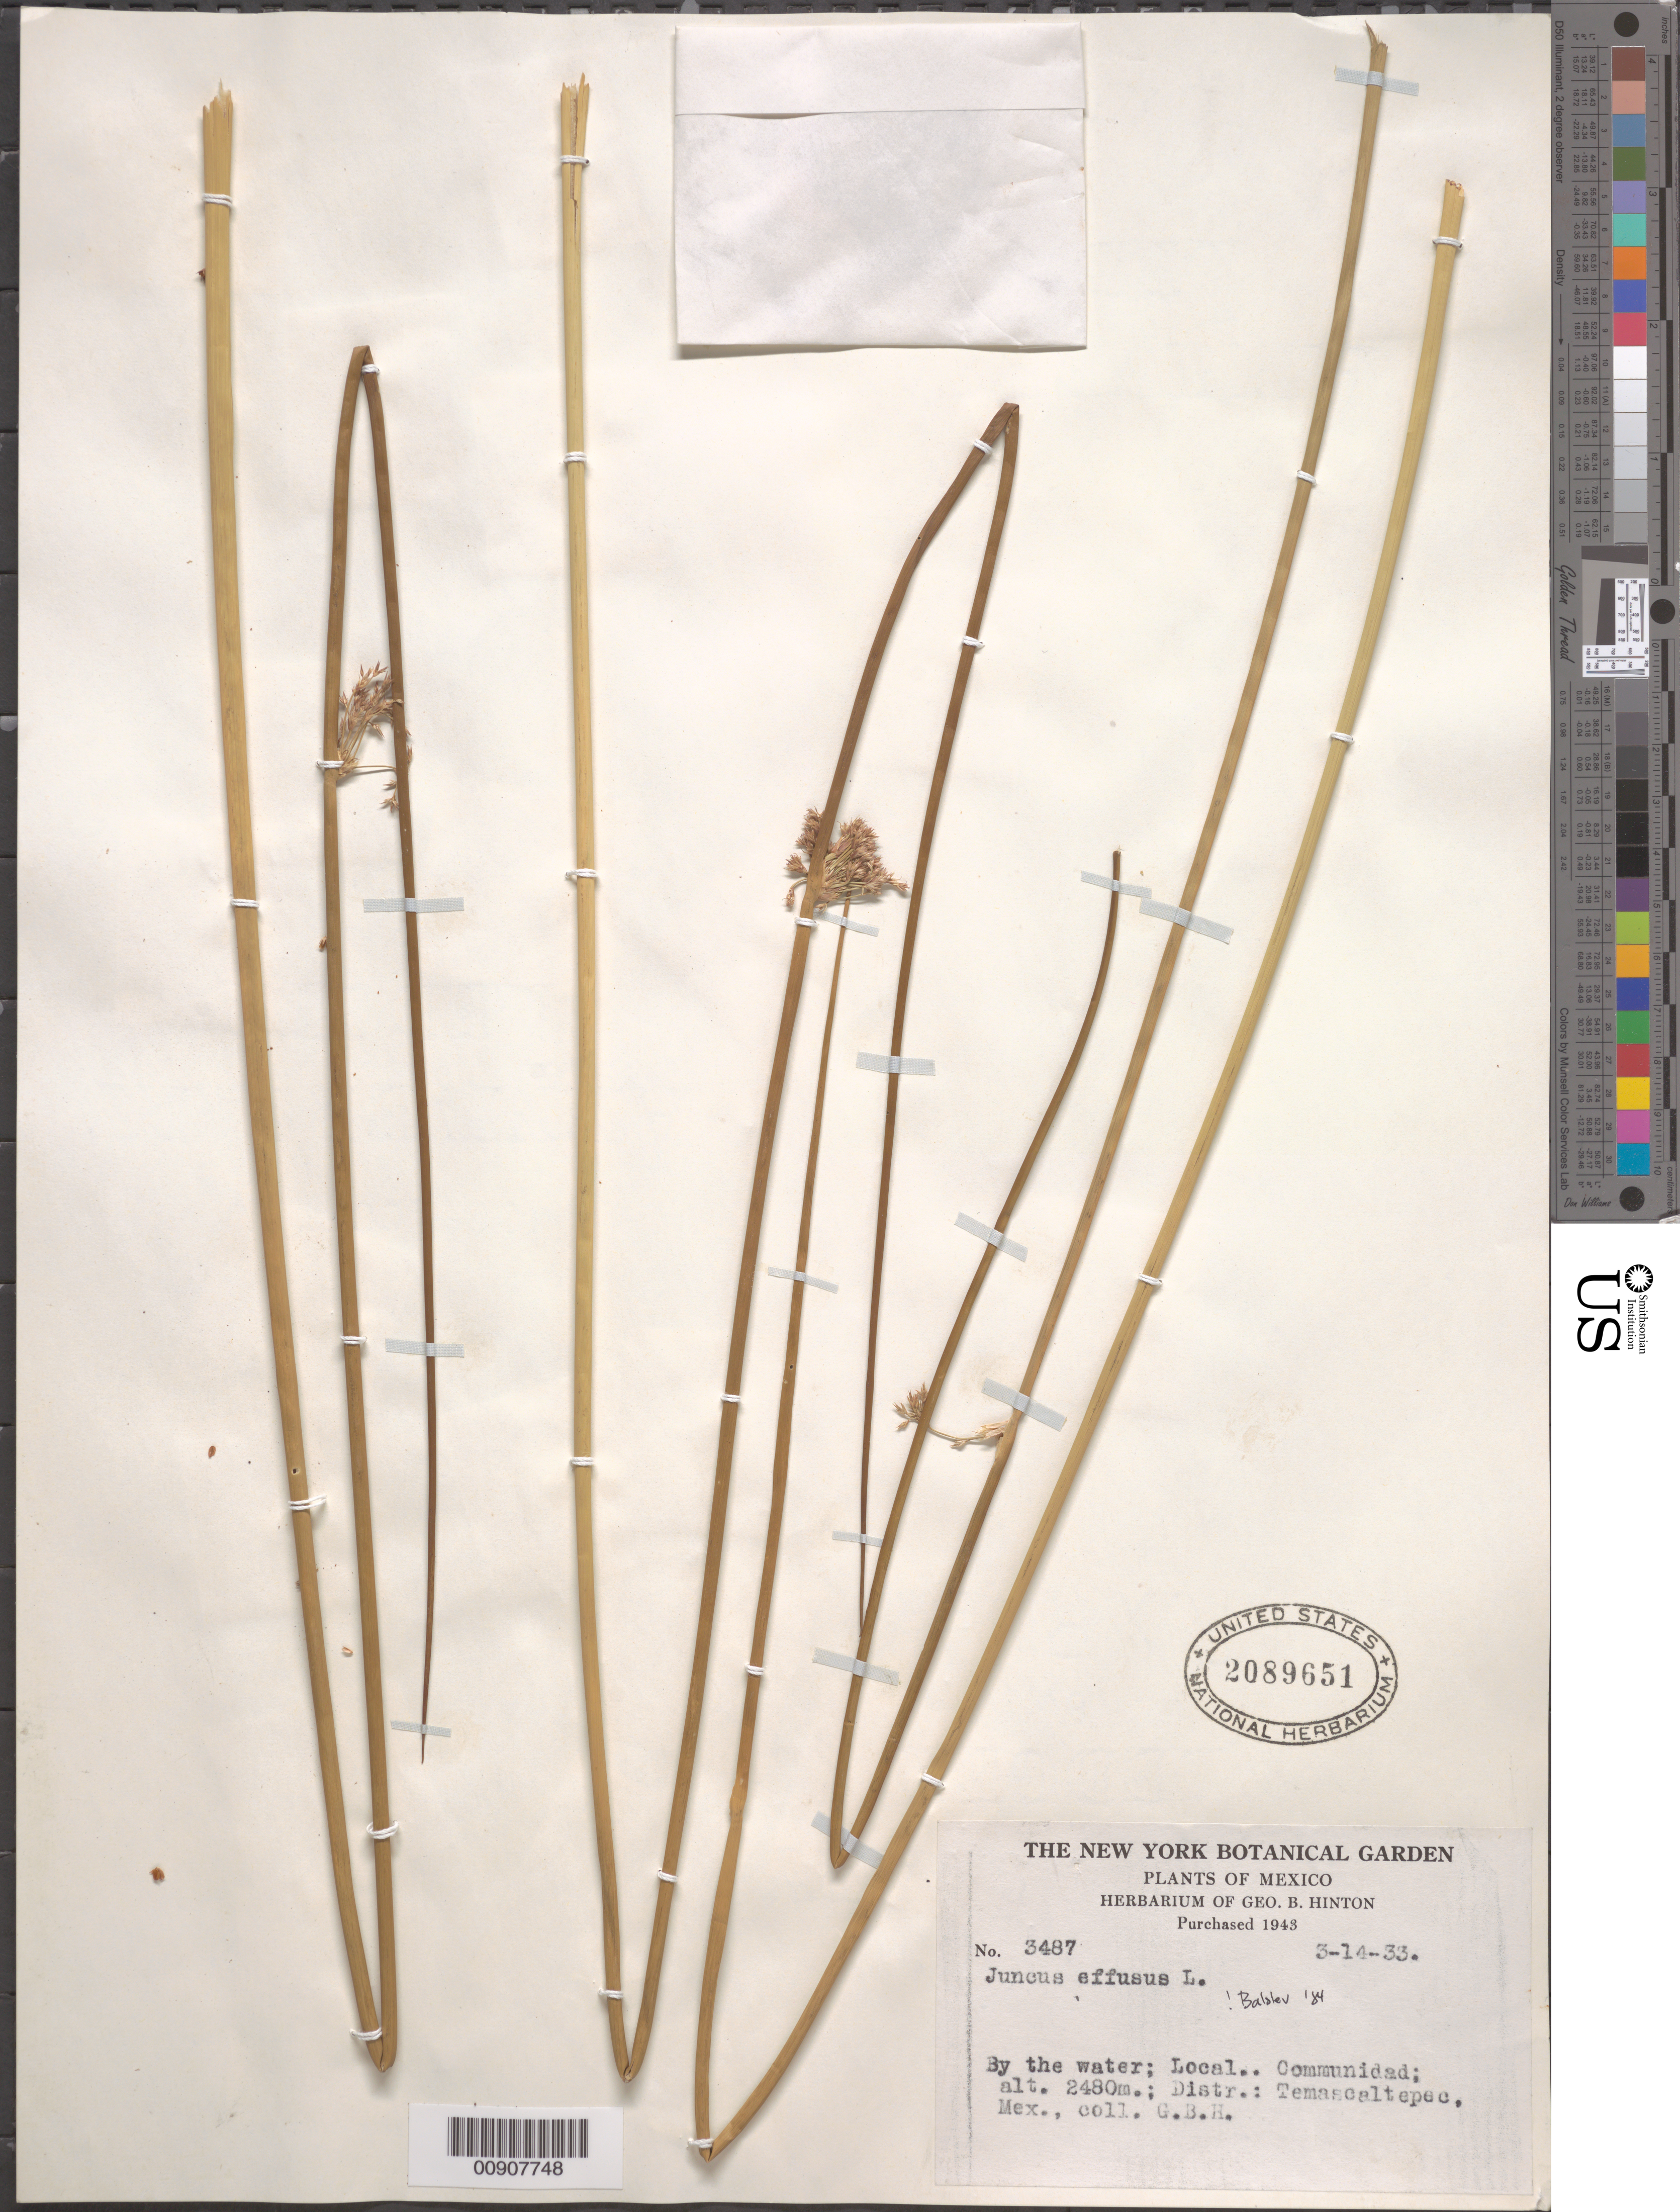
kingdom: Plantae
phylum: Tracheophyta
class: Liliopsida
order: Poales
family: Juncaceae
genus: Juncus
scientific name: Juncus effusus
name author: L.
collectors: G. B. Hinton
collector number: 3487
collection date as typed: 14 Mar 1933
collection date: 1933-03-14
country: Mexico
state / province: México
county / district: Temascaltepec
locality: Communidad [sic]; Distr. Temascaltepec, State of Mexico.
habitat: By the water.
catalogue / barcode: US 2089651